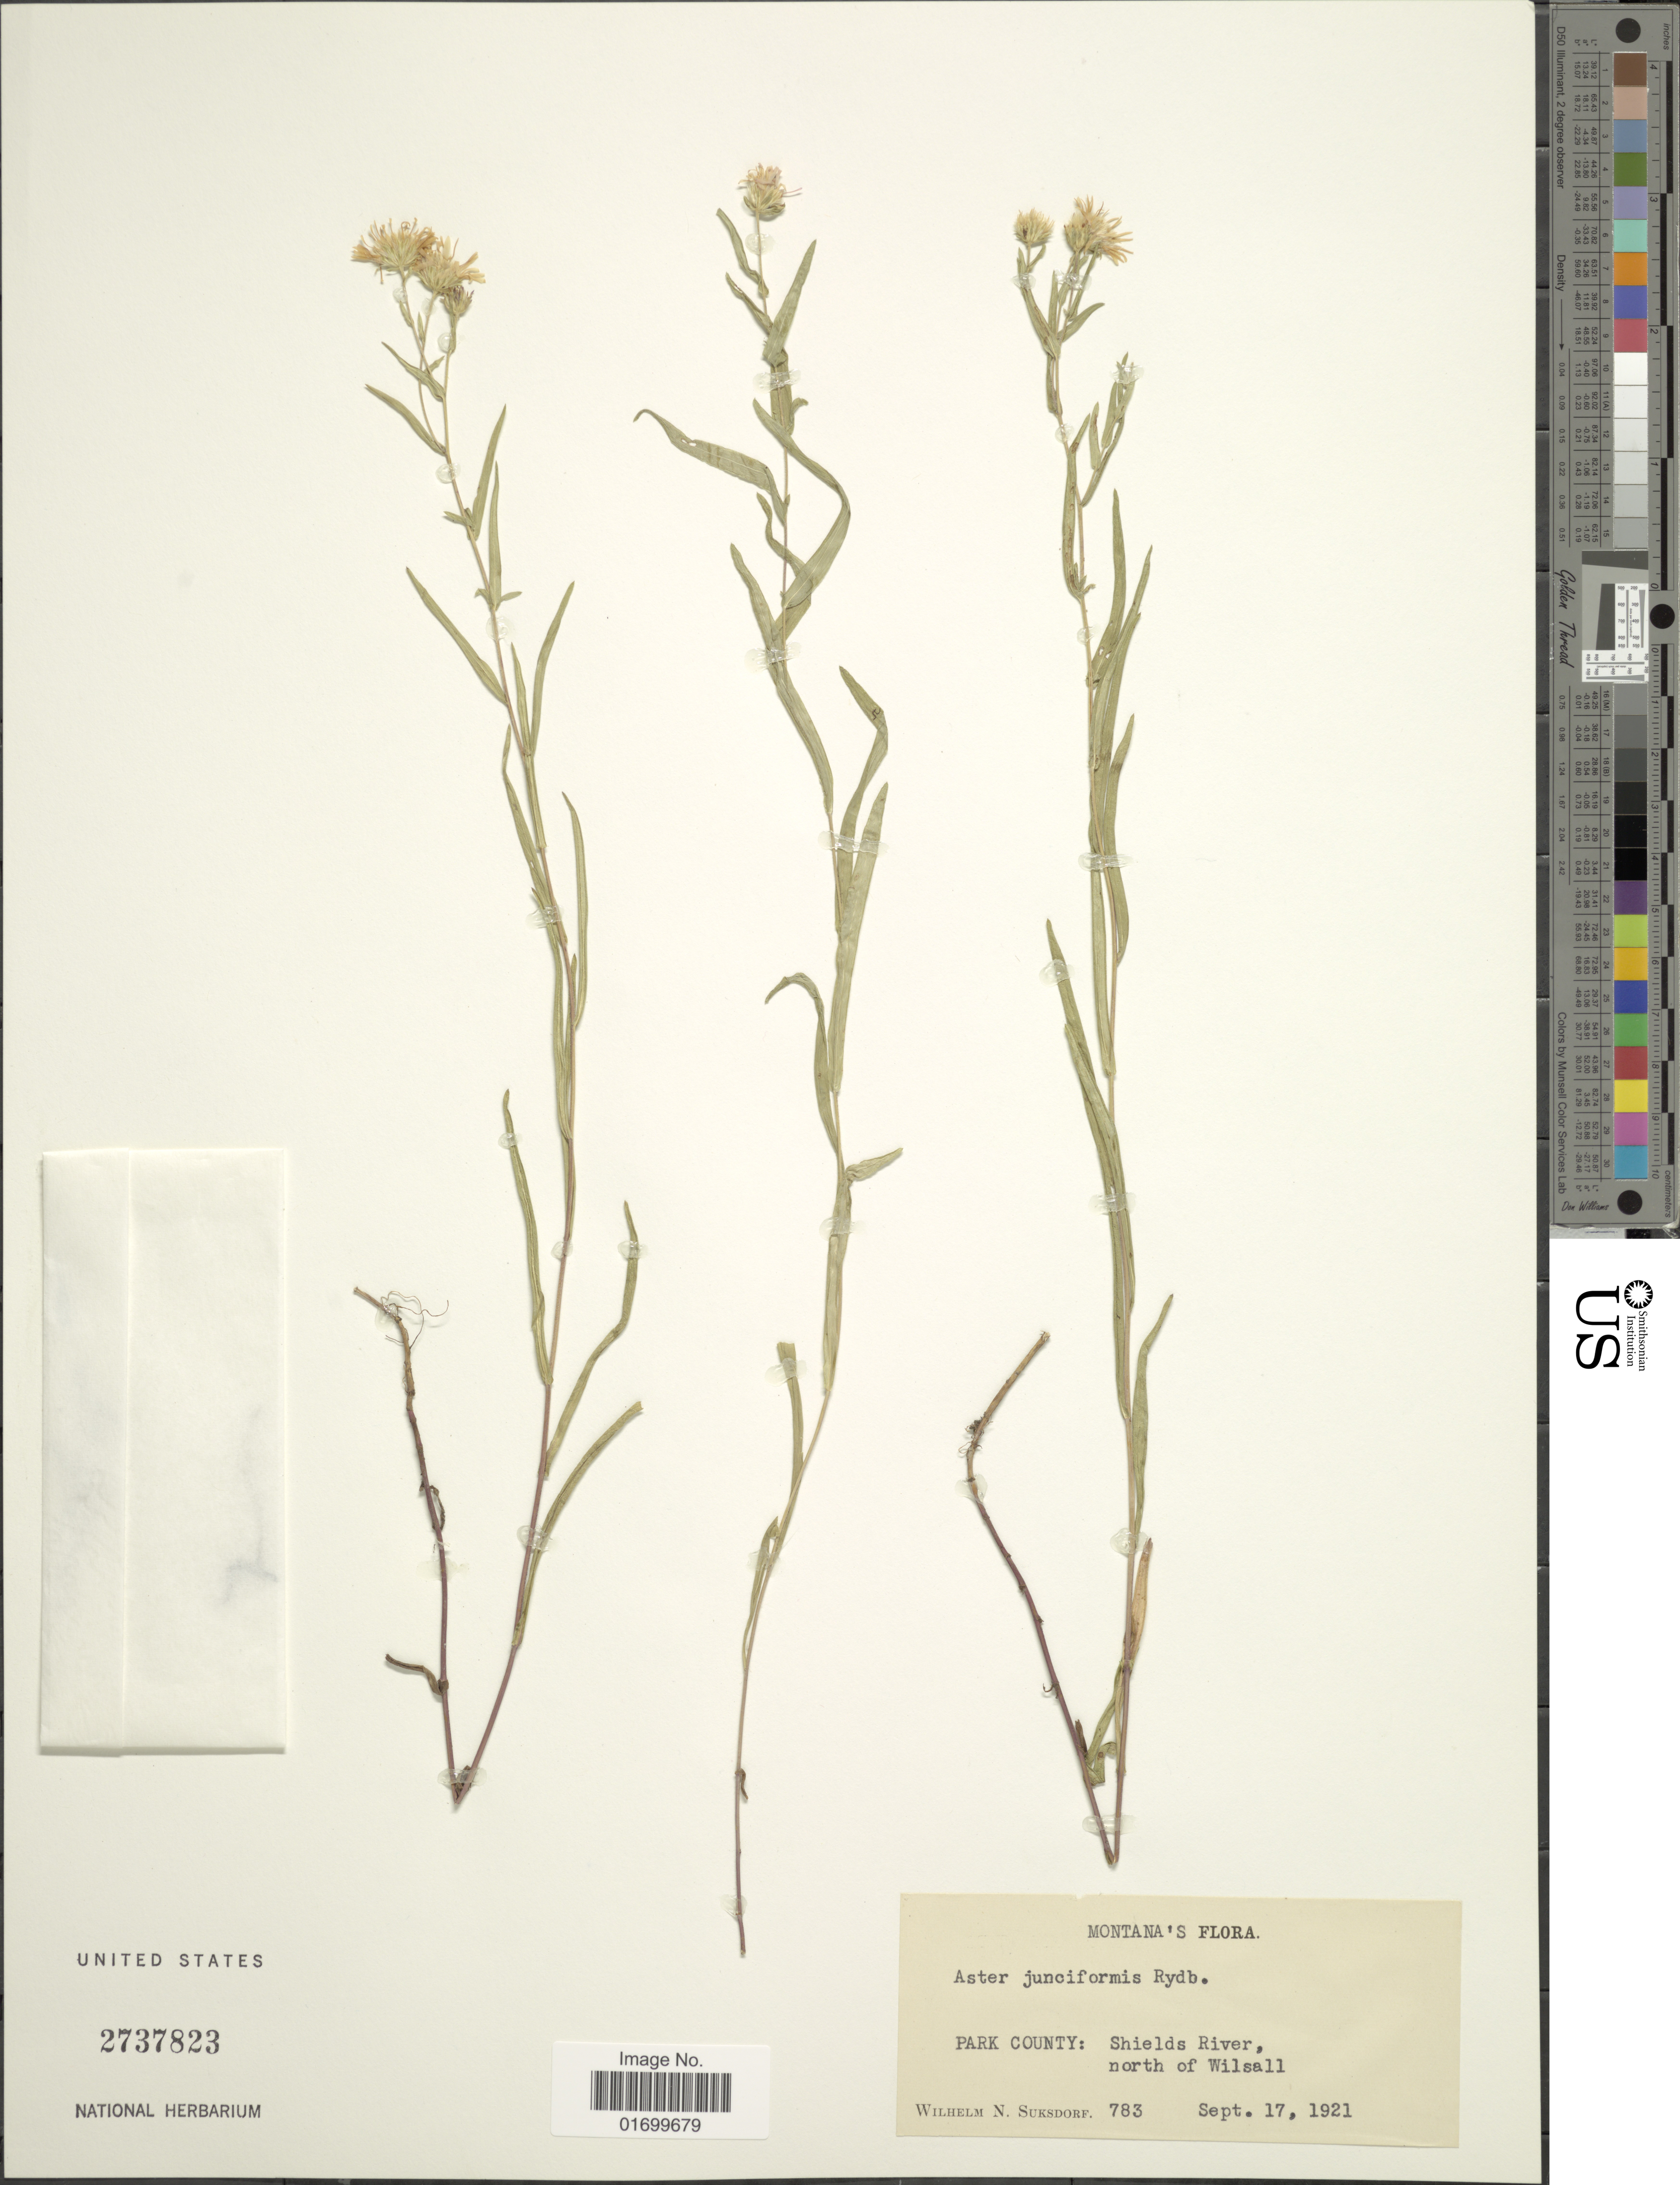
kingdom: Plantae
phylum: Tracheophyta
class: Magnoliopsida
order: Asterales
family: Asteraceae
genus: Symphyotrichum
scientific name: Symphyotrichum boreale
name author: (Torr. & A. Gray) Á. Löve & D. Löve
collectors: W. N. Suksdorf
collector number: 783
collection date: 1921-09-17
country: United States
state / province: Montana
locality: Park County: Shields River, north of Wilsall.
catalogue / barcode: US 2737823